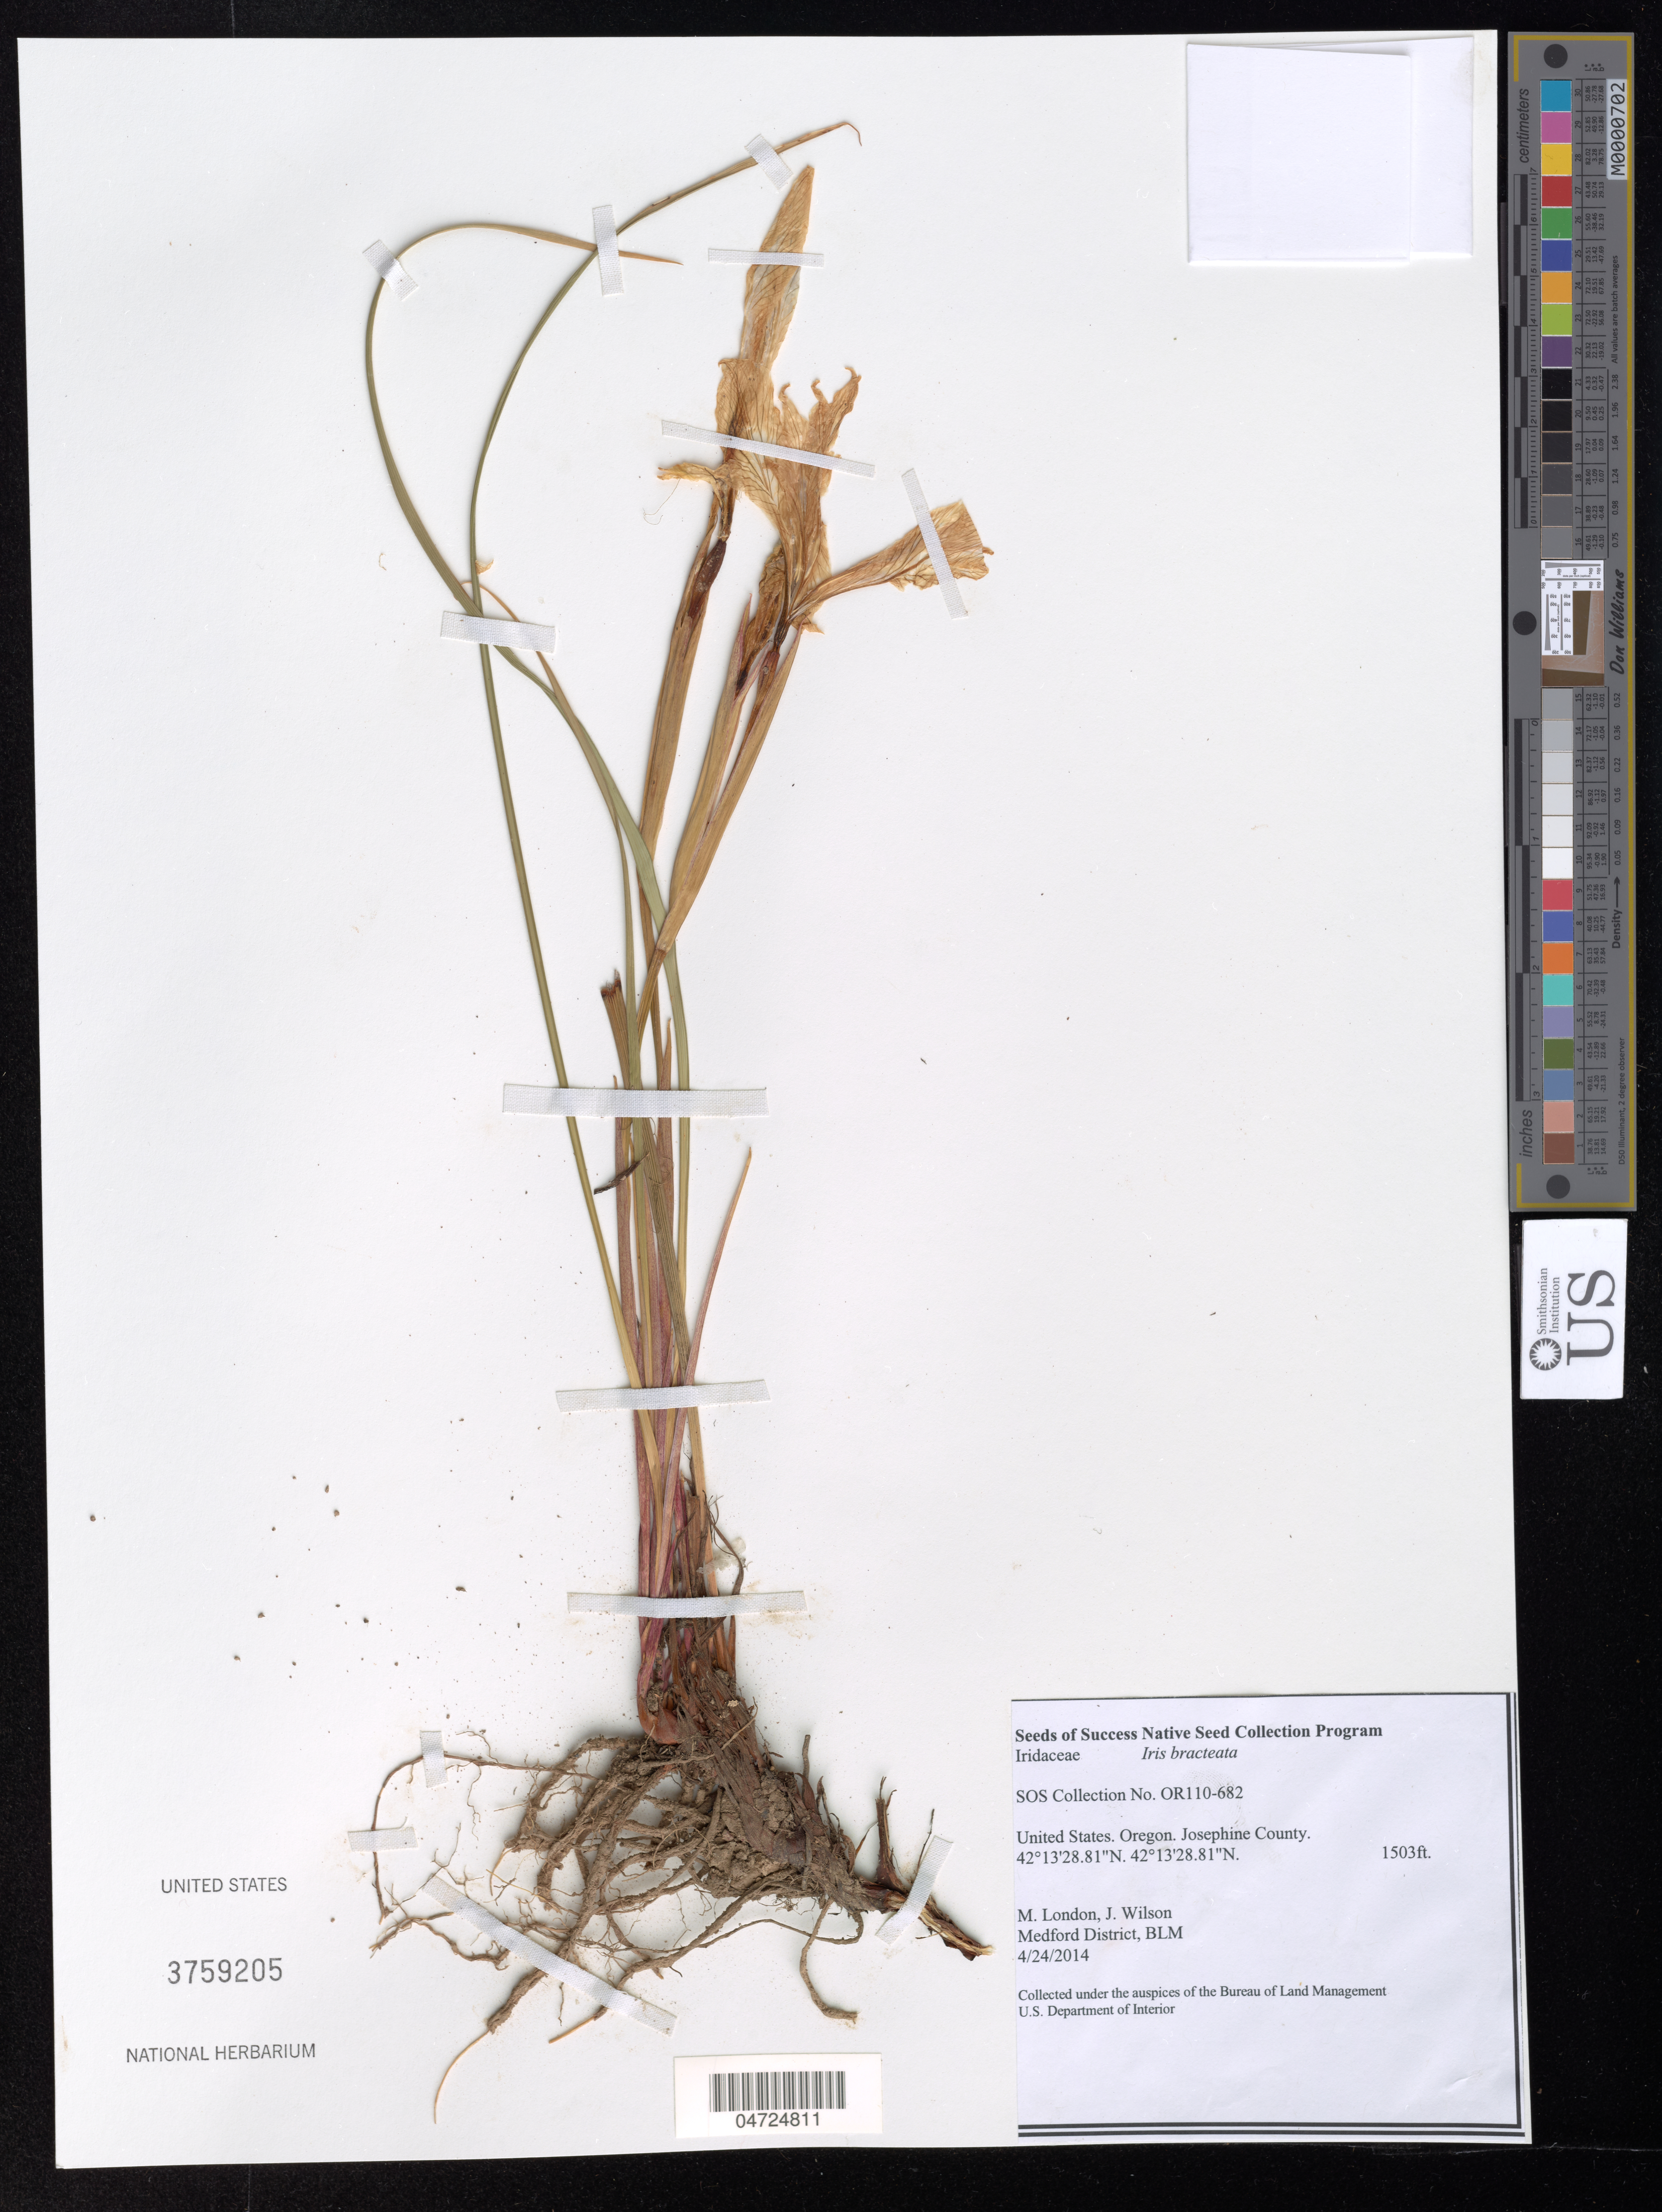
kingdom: Plantae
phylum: Tracheophyta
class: Liliopsida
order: Asparagales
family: Iridaceae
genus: Iris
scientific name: Iris bracteata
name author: S. Watson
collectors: M. London & J. Wilson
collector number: OR110-682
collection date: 2014-04-24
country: United States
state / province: Oregon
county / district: Josephine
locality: Josephine County.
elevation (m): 458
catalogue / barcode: US 3759205